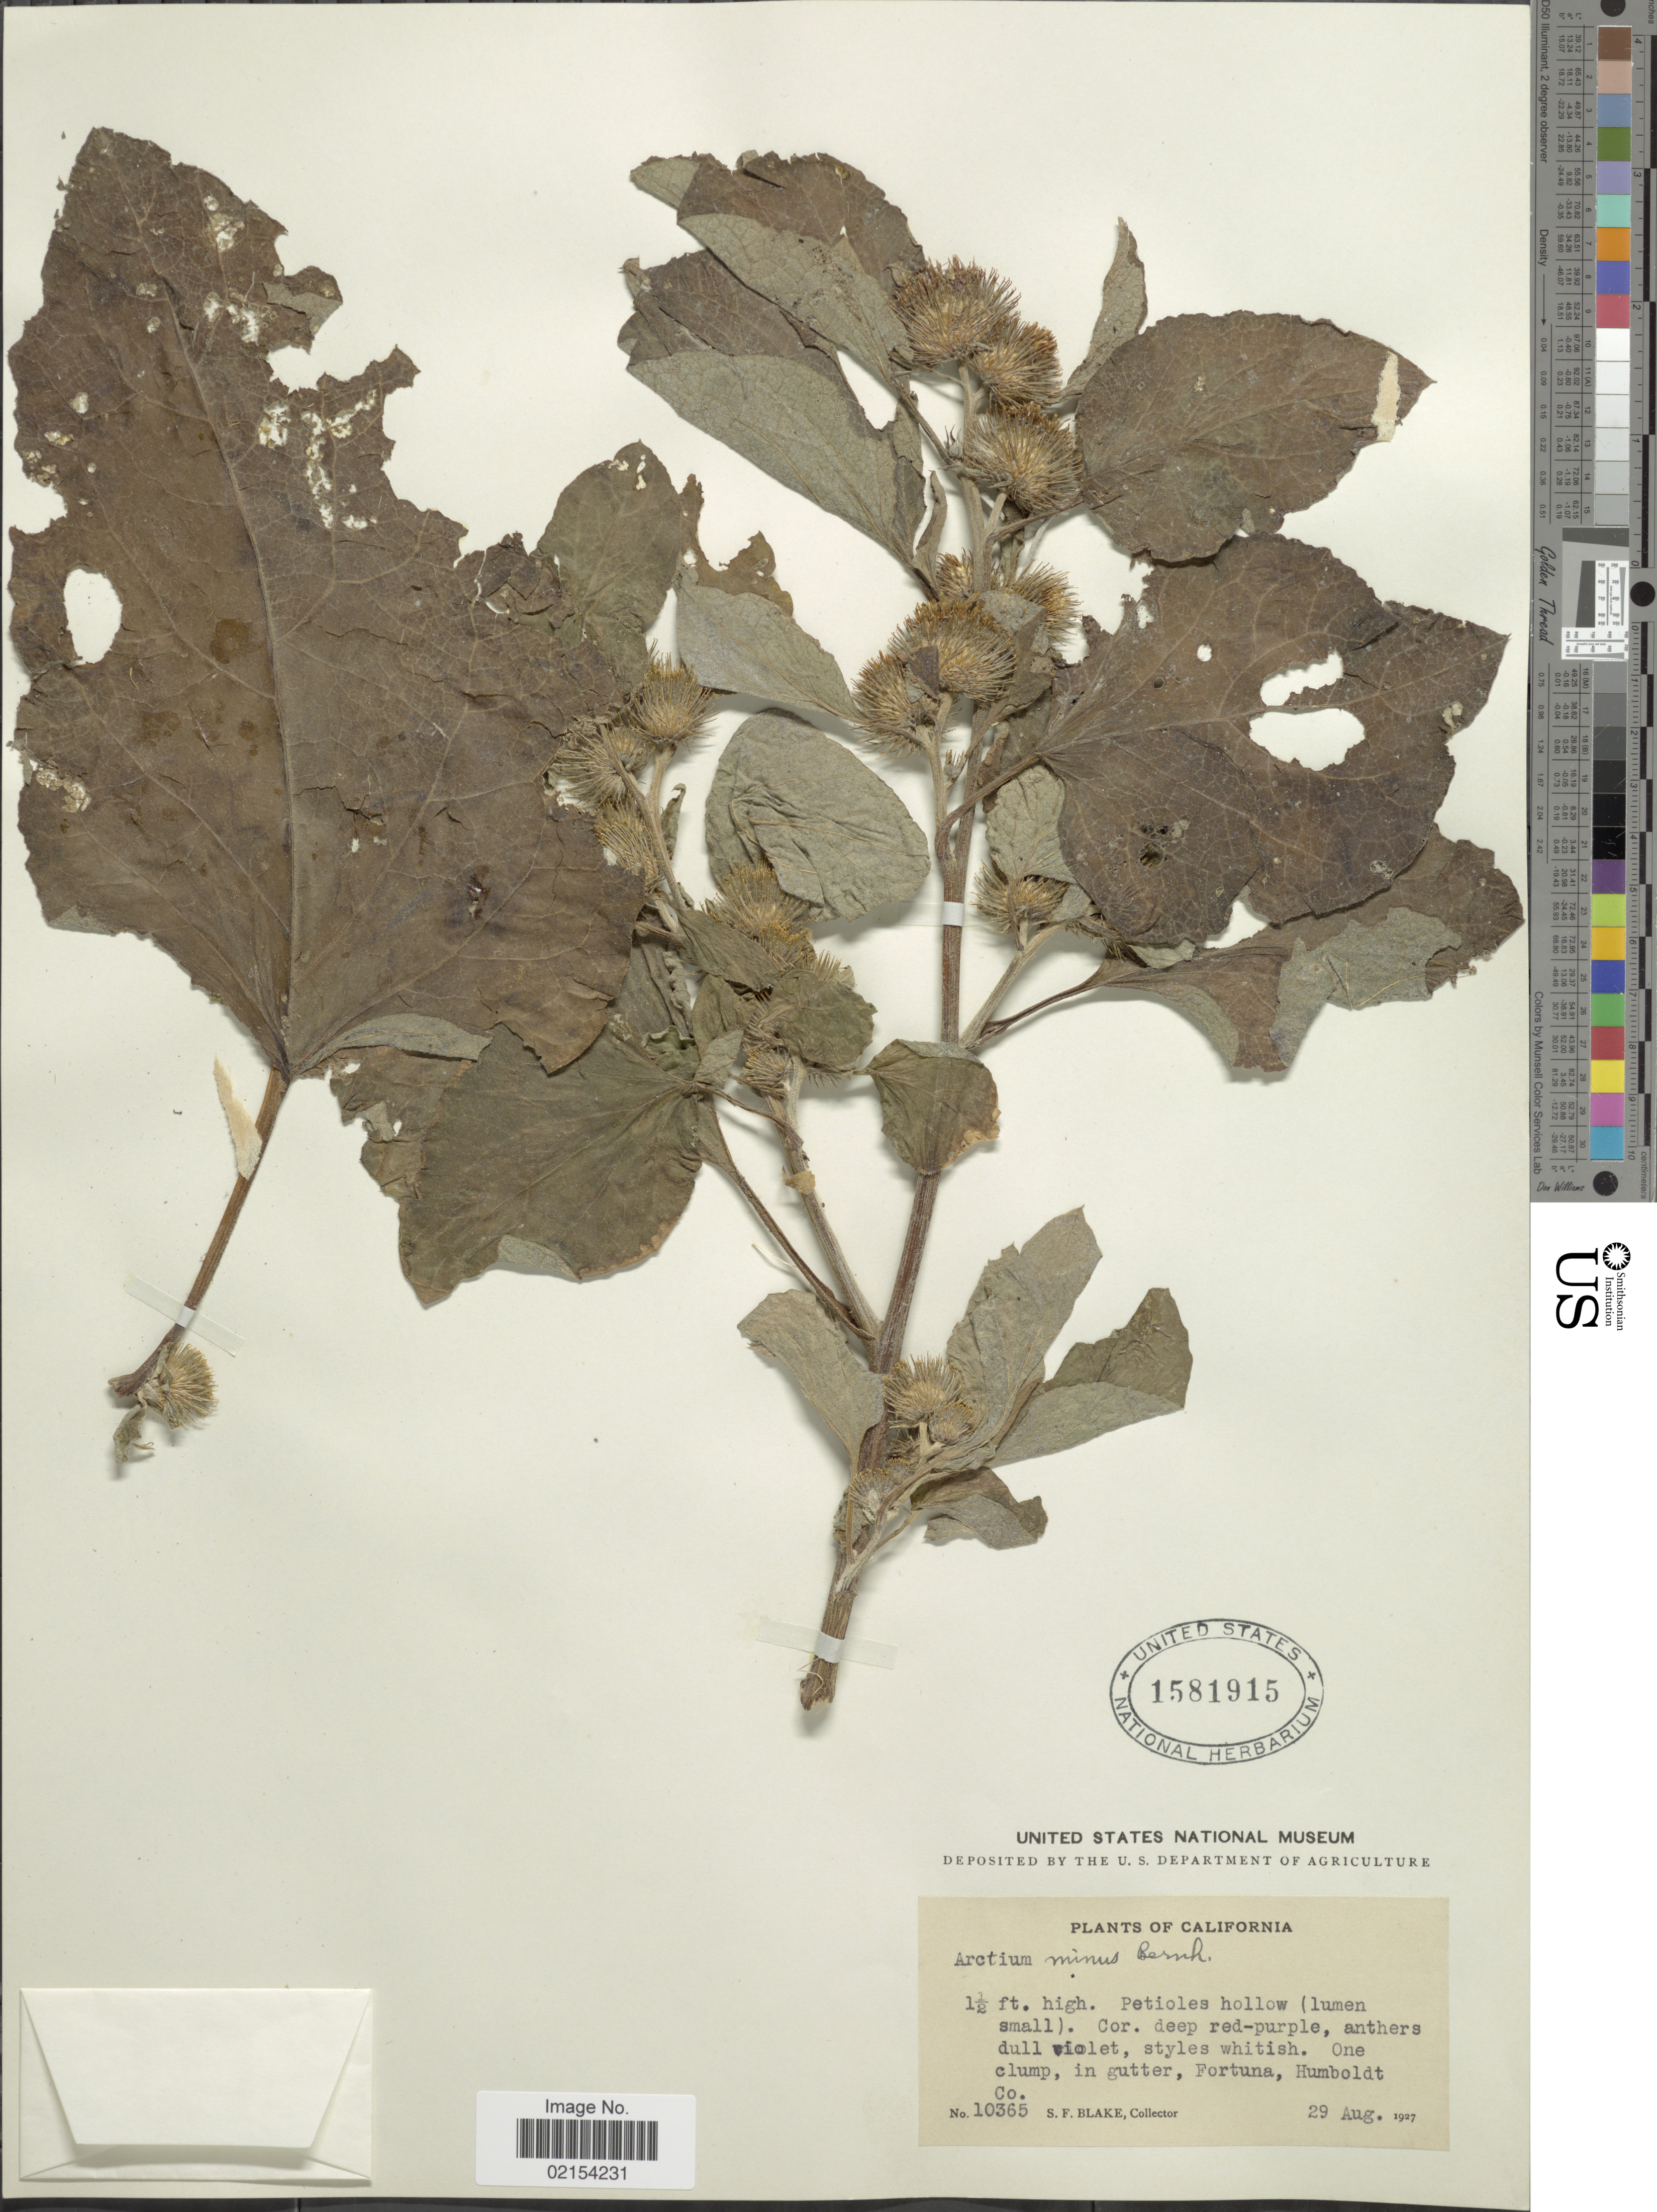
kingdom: Plantae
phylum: Tracheophyta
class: Magnoliopsida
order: Asterales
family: Asteraceae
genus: Arctium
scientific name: Arctium minus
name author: (Hill) Bernh.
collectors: S. Blake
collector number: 10365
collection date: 1927-08-29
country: United States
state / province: California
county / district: Humboldt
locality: Fortuna, Humboldt Co.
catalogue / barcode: US 1581915